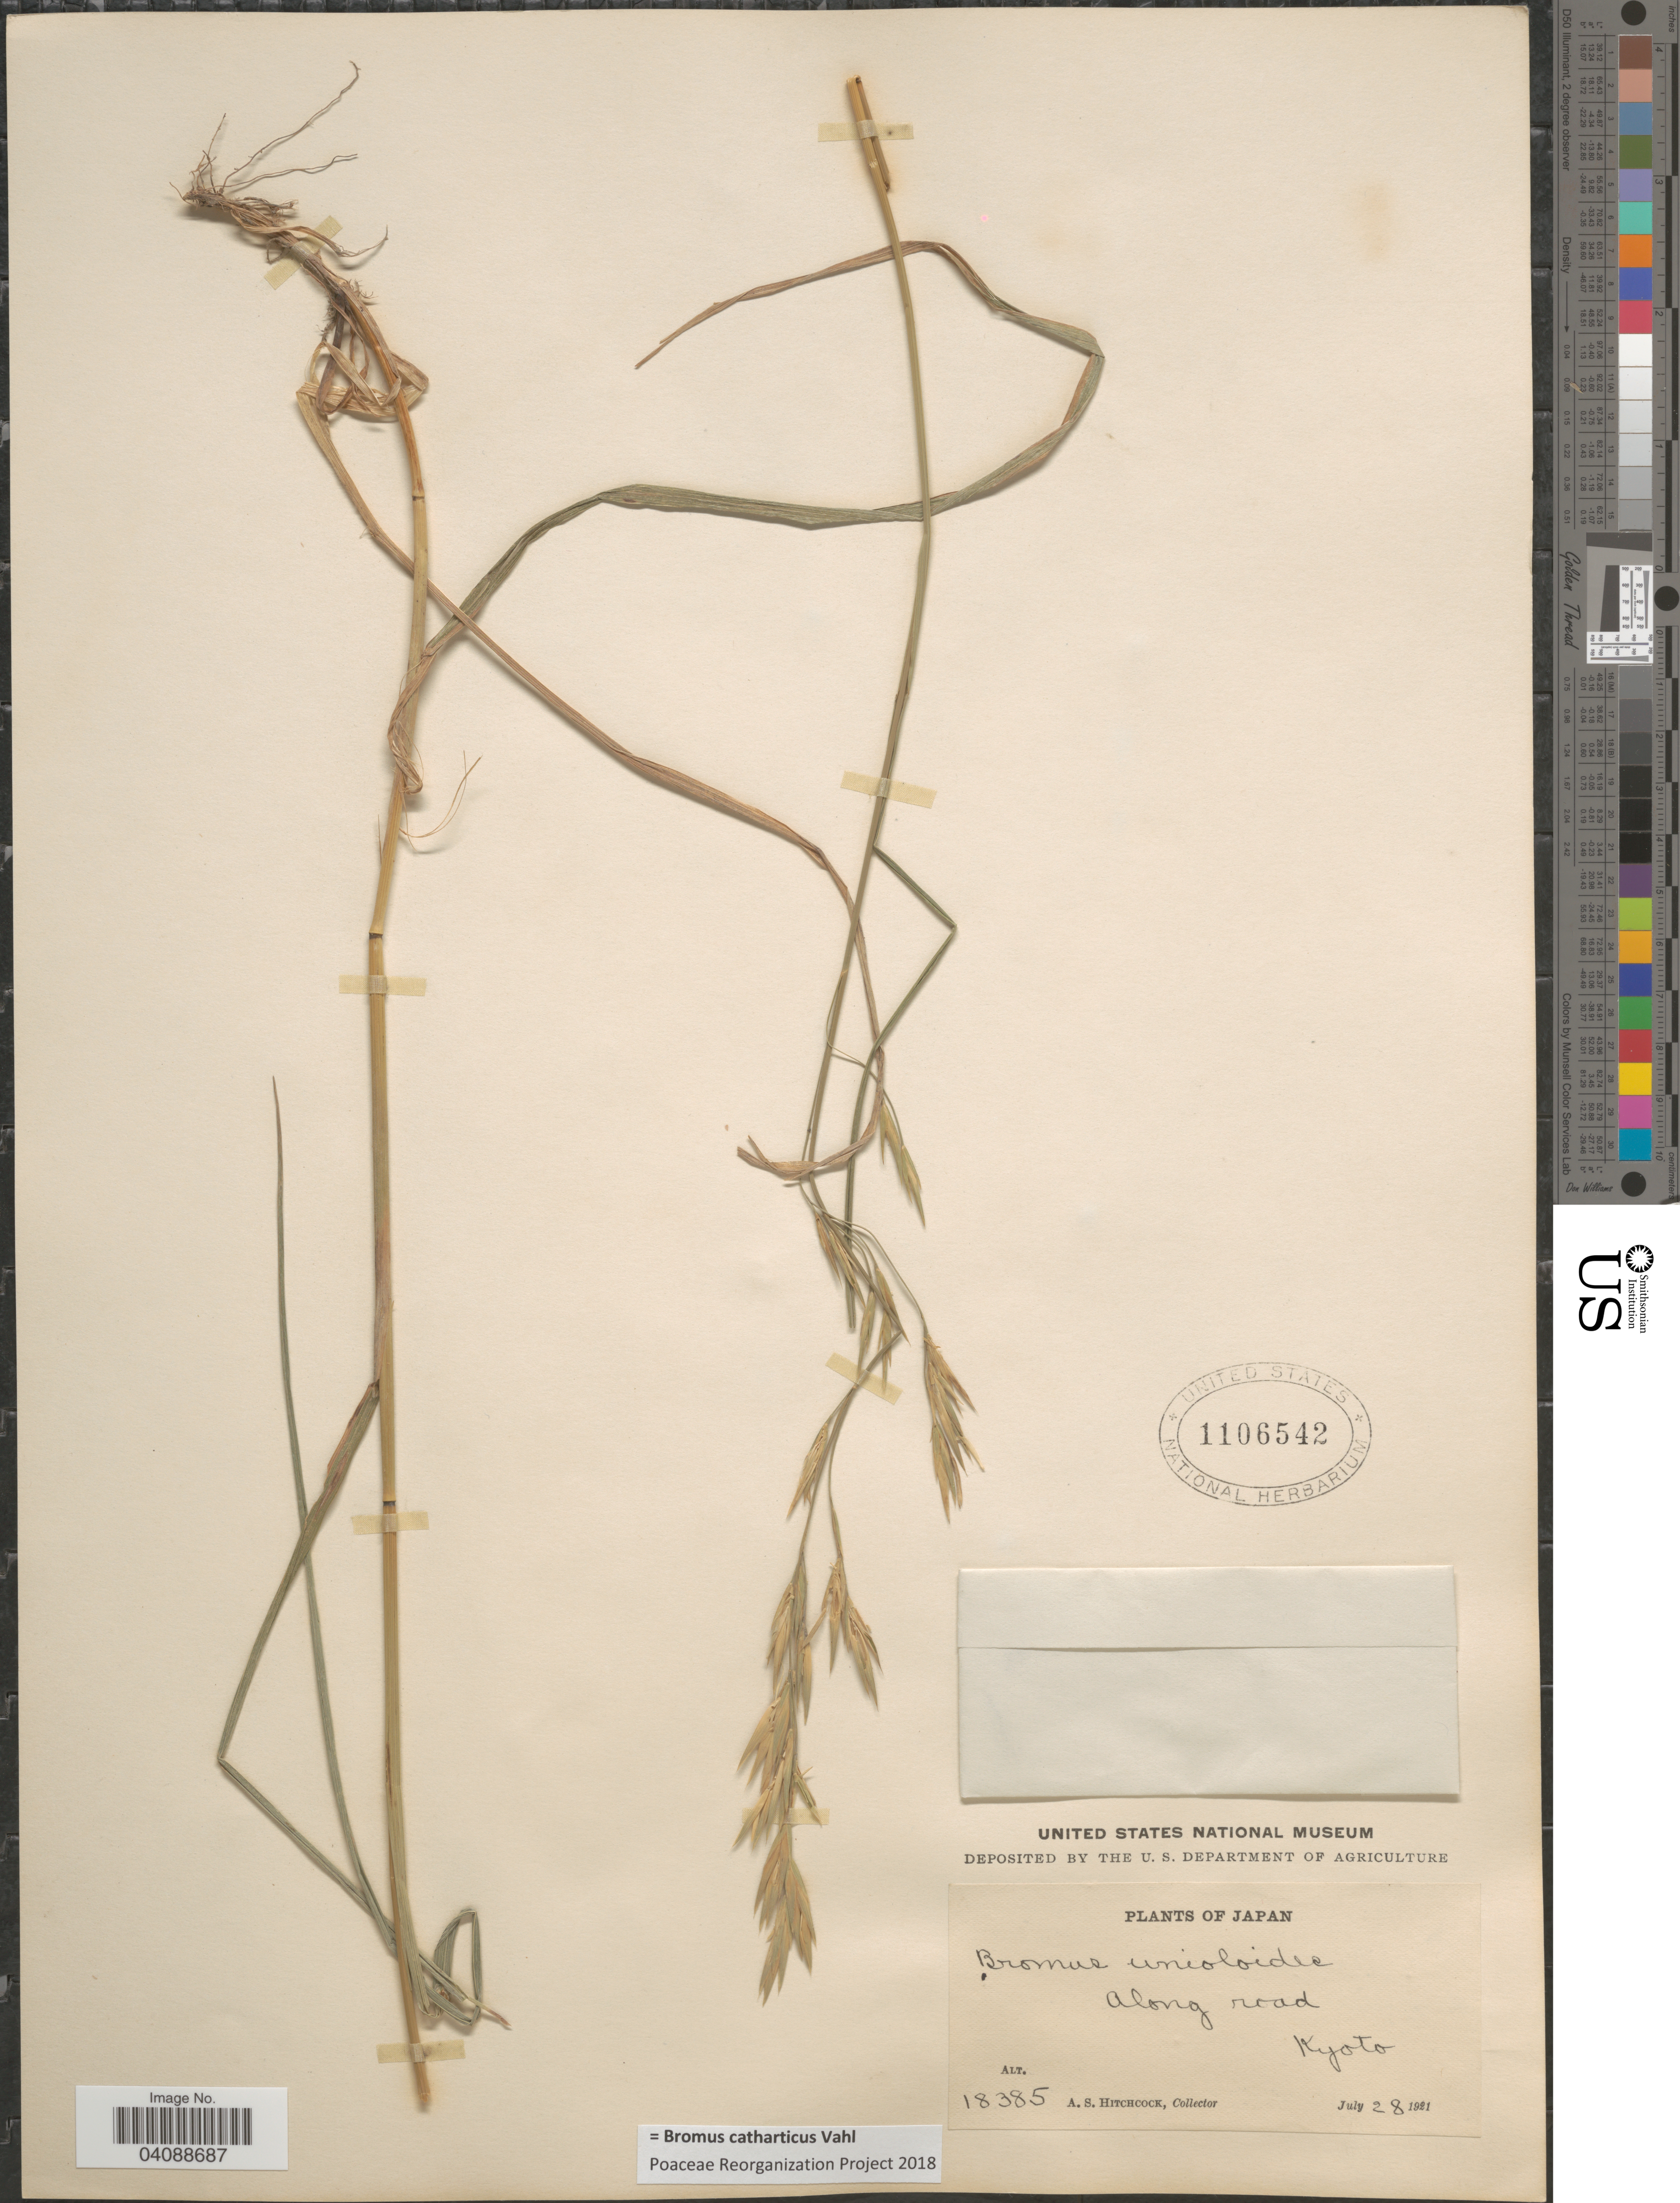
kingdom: Plantae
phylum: Tracheophyta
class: Liliopsida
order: Poales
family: Poaceae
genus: Bromus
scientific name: Bromus catharticus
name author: Vahl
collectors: A. S. Hitchcock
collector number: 18385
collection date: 1921-07-28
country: Japan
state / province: Kyoto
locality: Along road.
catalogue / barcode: US 1106542